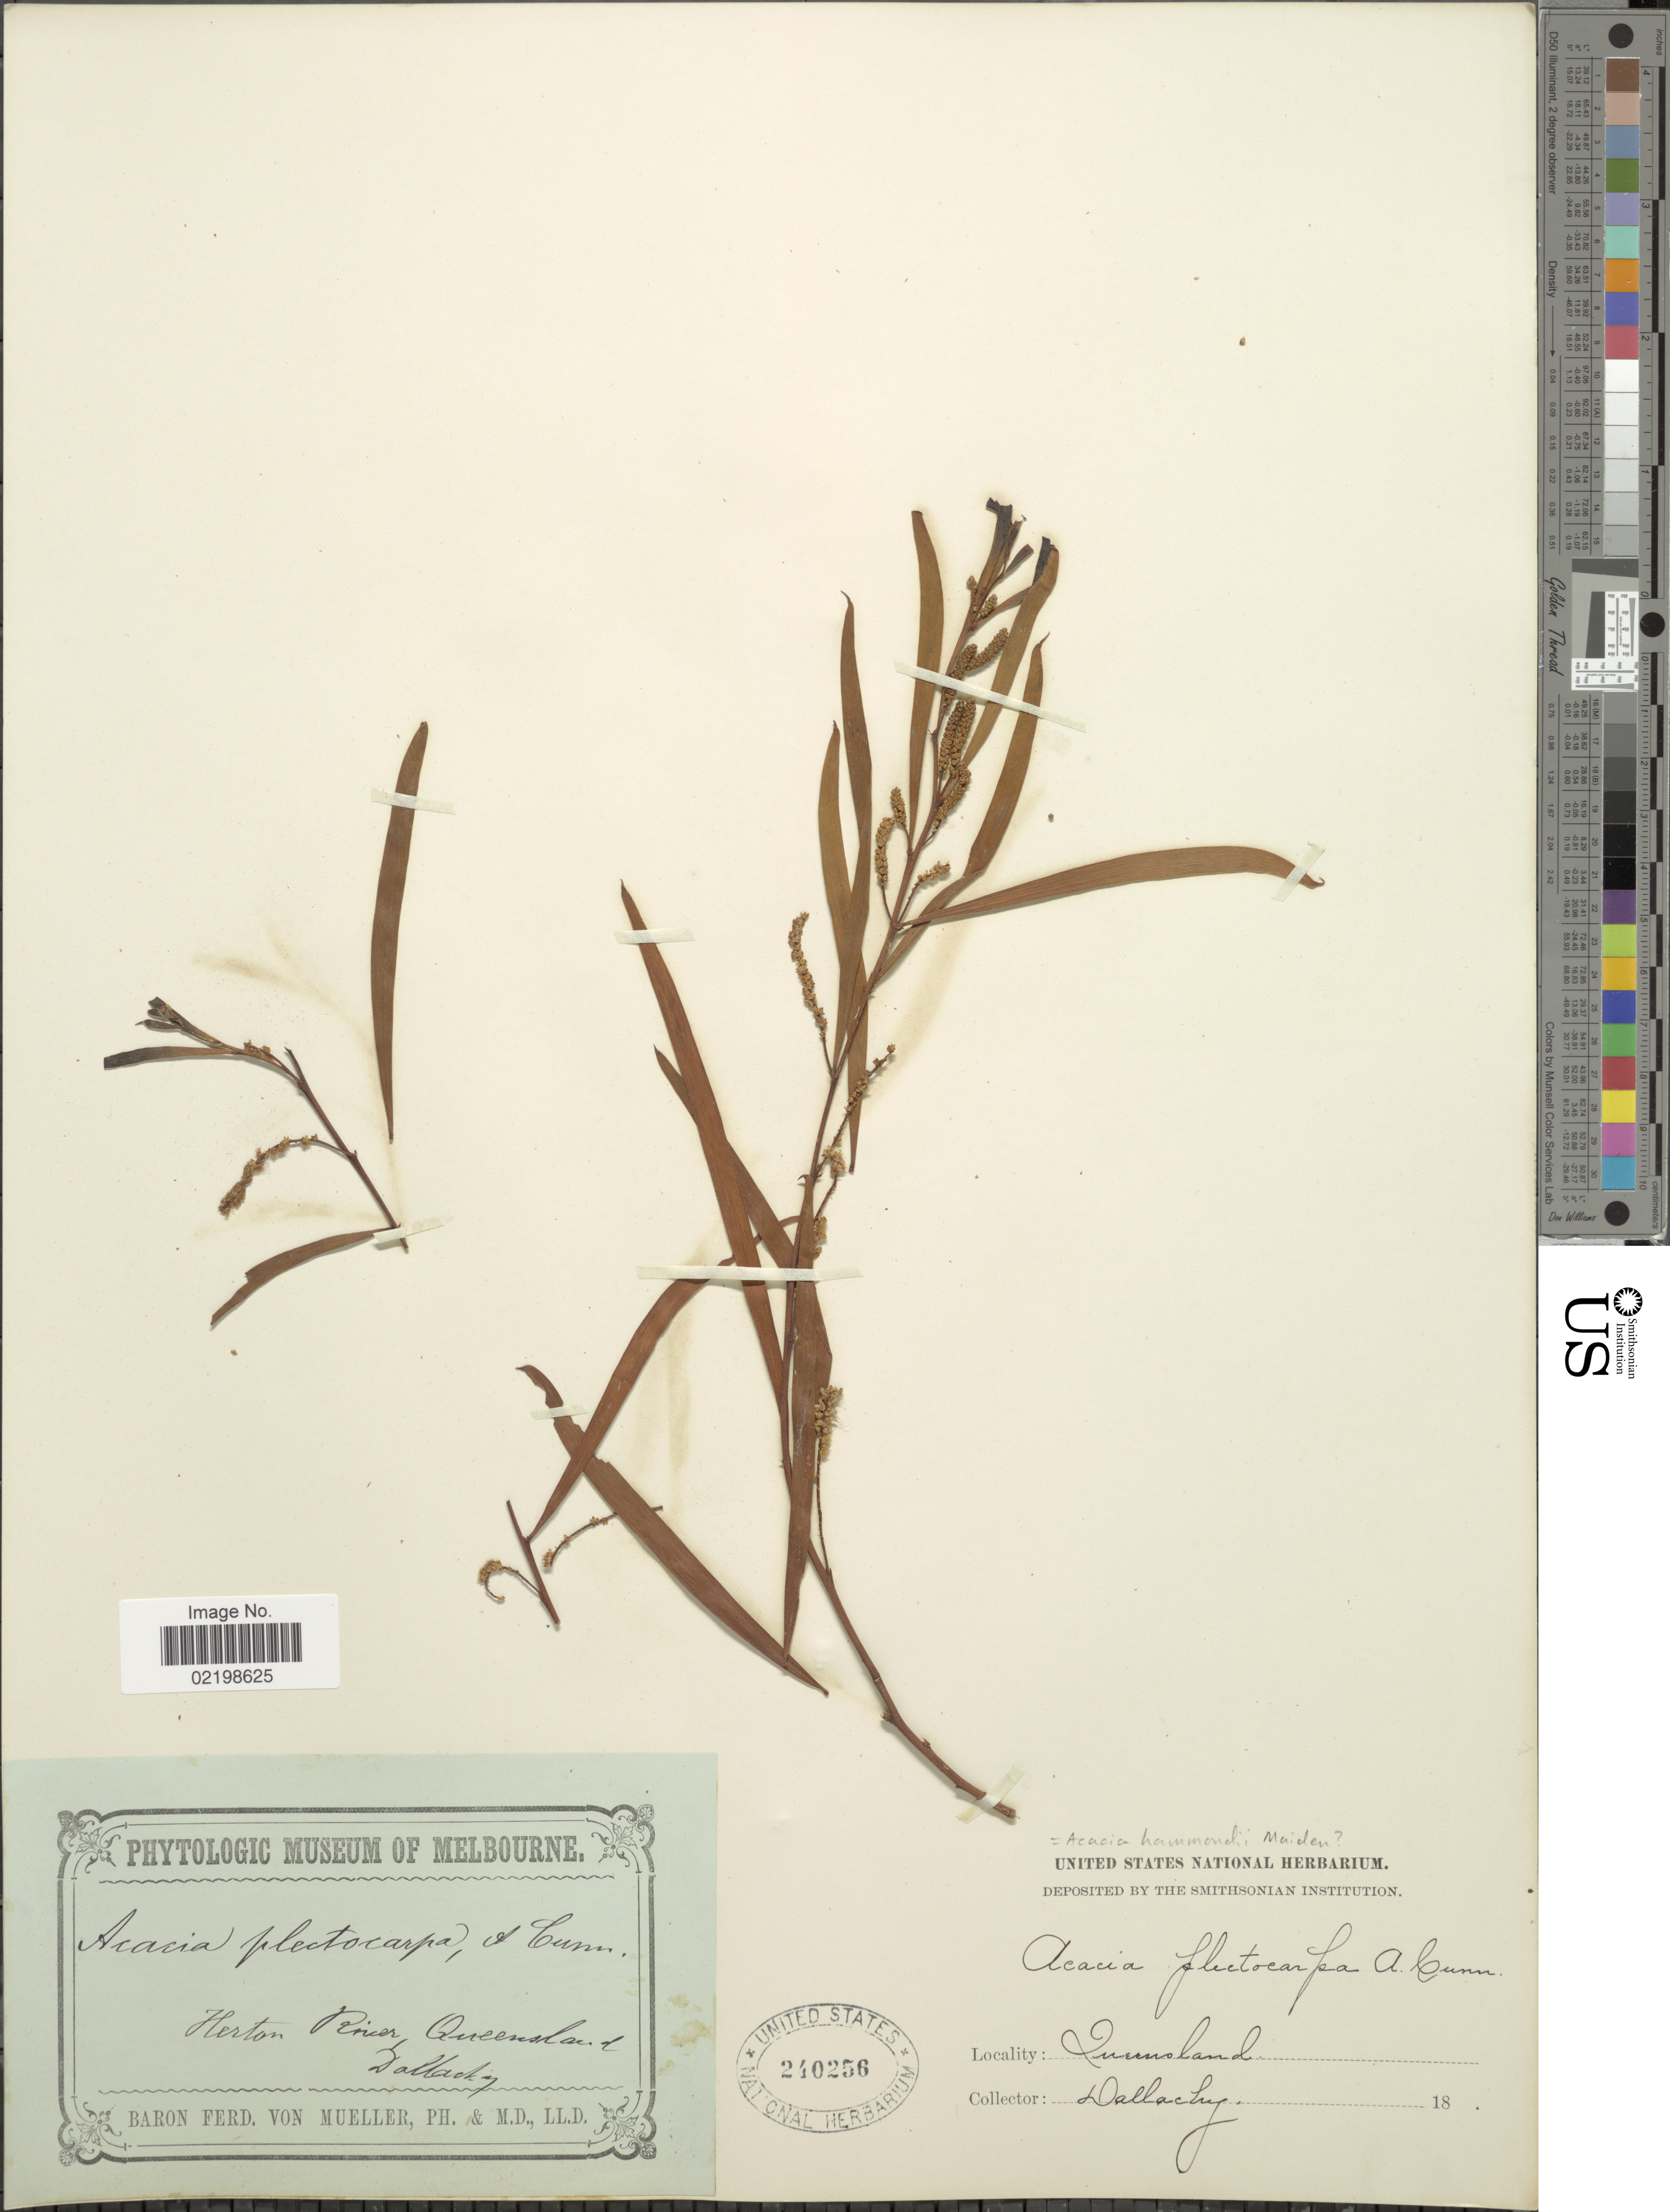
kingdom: Plantae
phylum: Tracheophyta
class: Magnoliopsida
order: Fabales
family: Fabaceae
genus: Acacia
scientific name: Acacia hammondii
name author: Maiden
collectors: Dallachy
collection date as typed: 18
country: Australia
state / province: Queensland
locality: Herton River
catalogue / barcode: US 240256